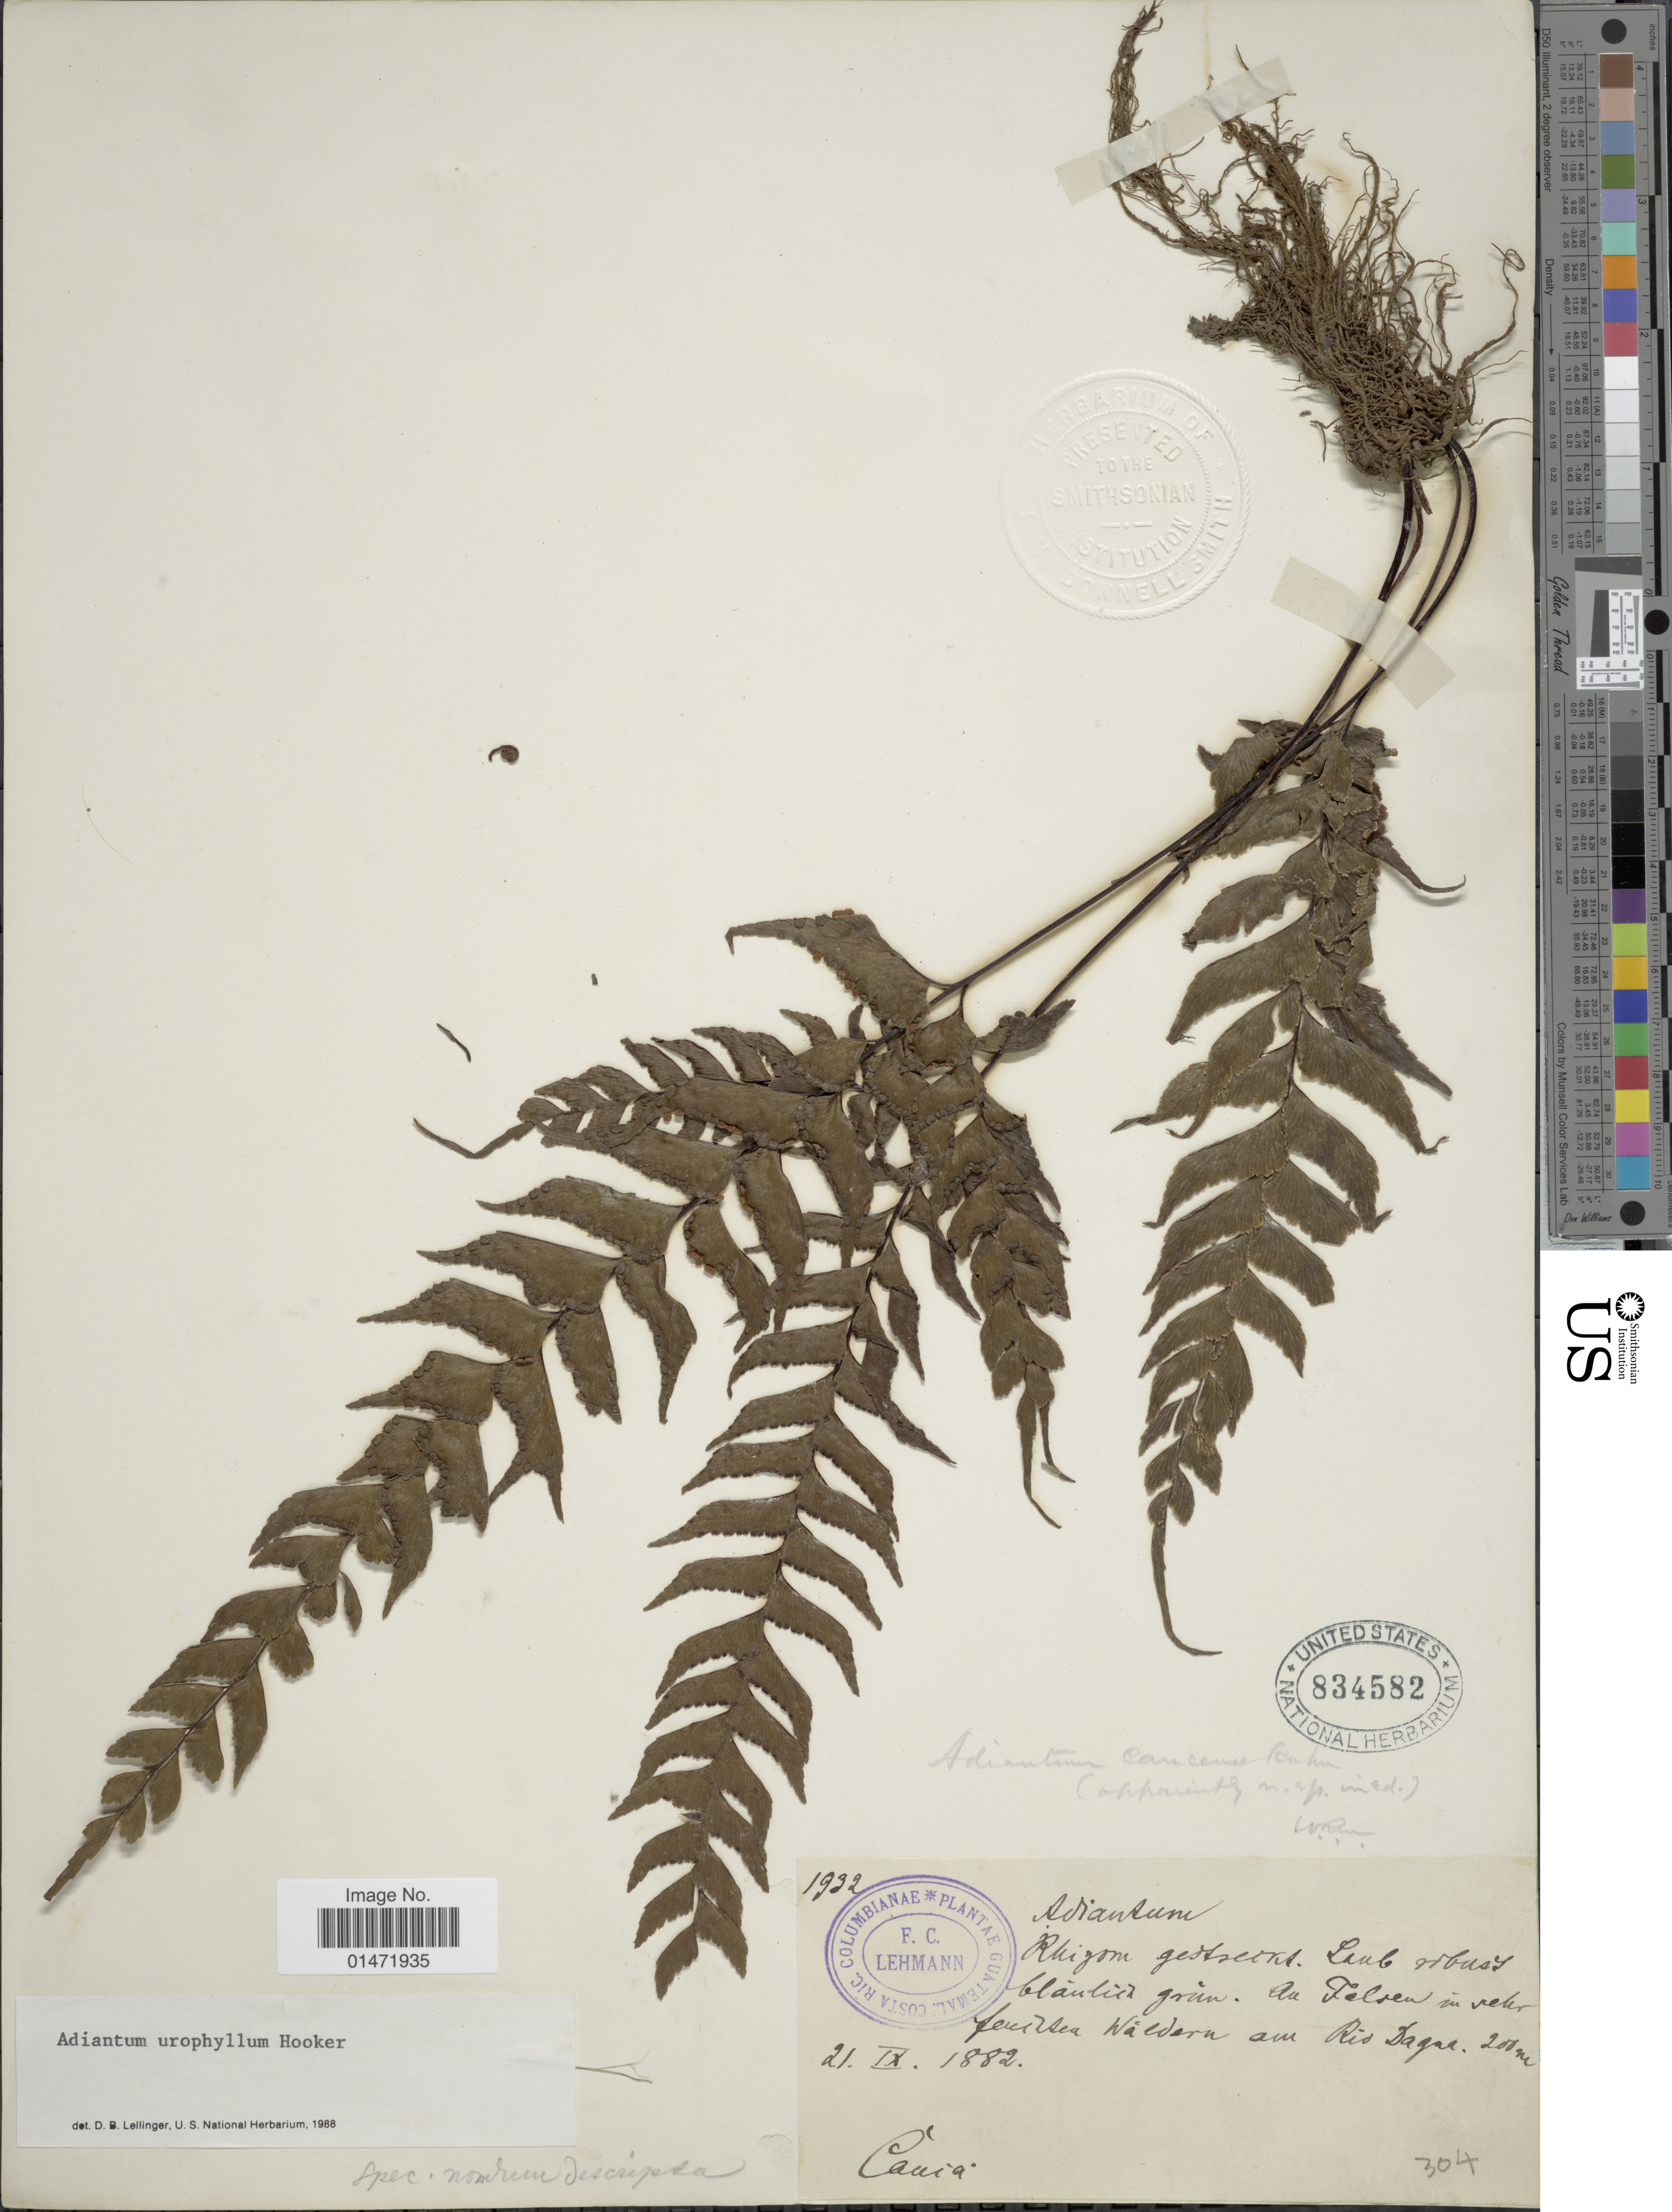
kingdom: Plantae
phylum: Tracheophyta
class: Polypodiopsida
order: Polypodiales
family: Pteridaceae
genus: Adiantum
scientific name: Adiantum urophyllum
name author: Hook.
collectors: F. C. Lehmann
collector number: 1932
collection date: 1882-09-21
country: Colombia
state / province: Cauca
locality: Rio Dagua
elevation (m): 200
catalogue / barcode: US 834582